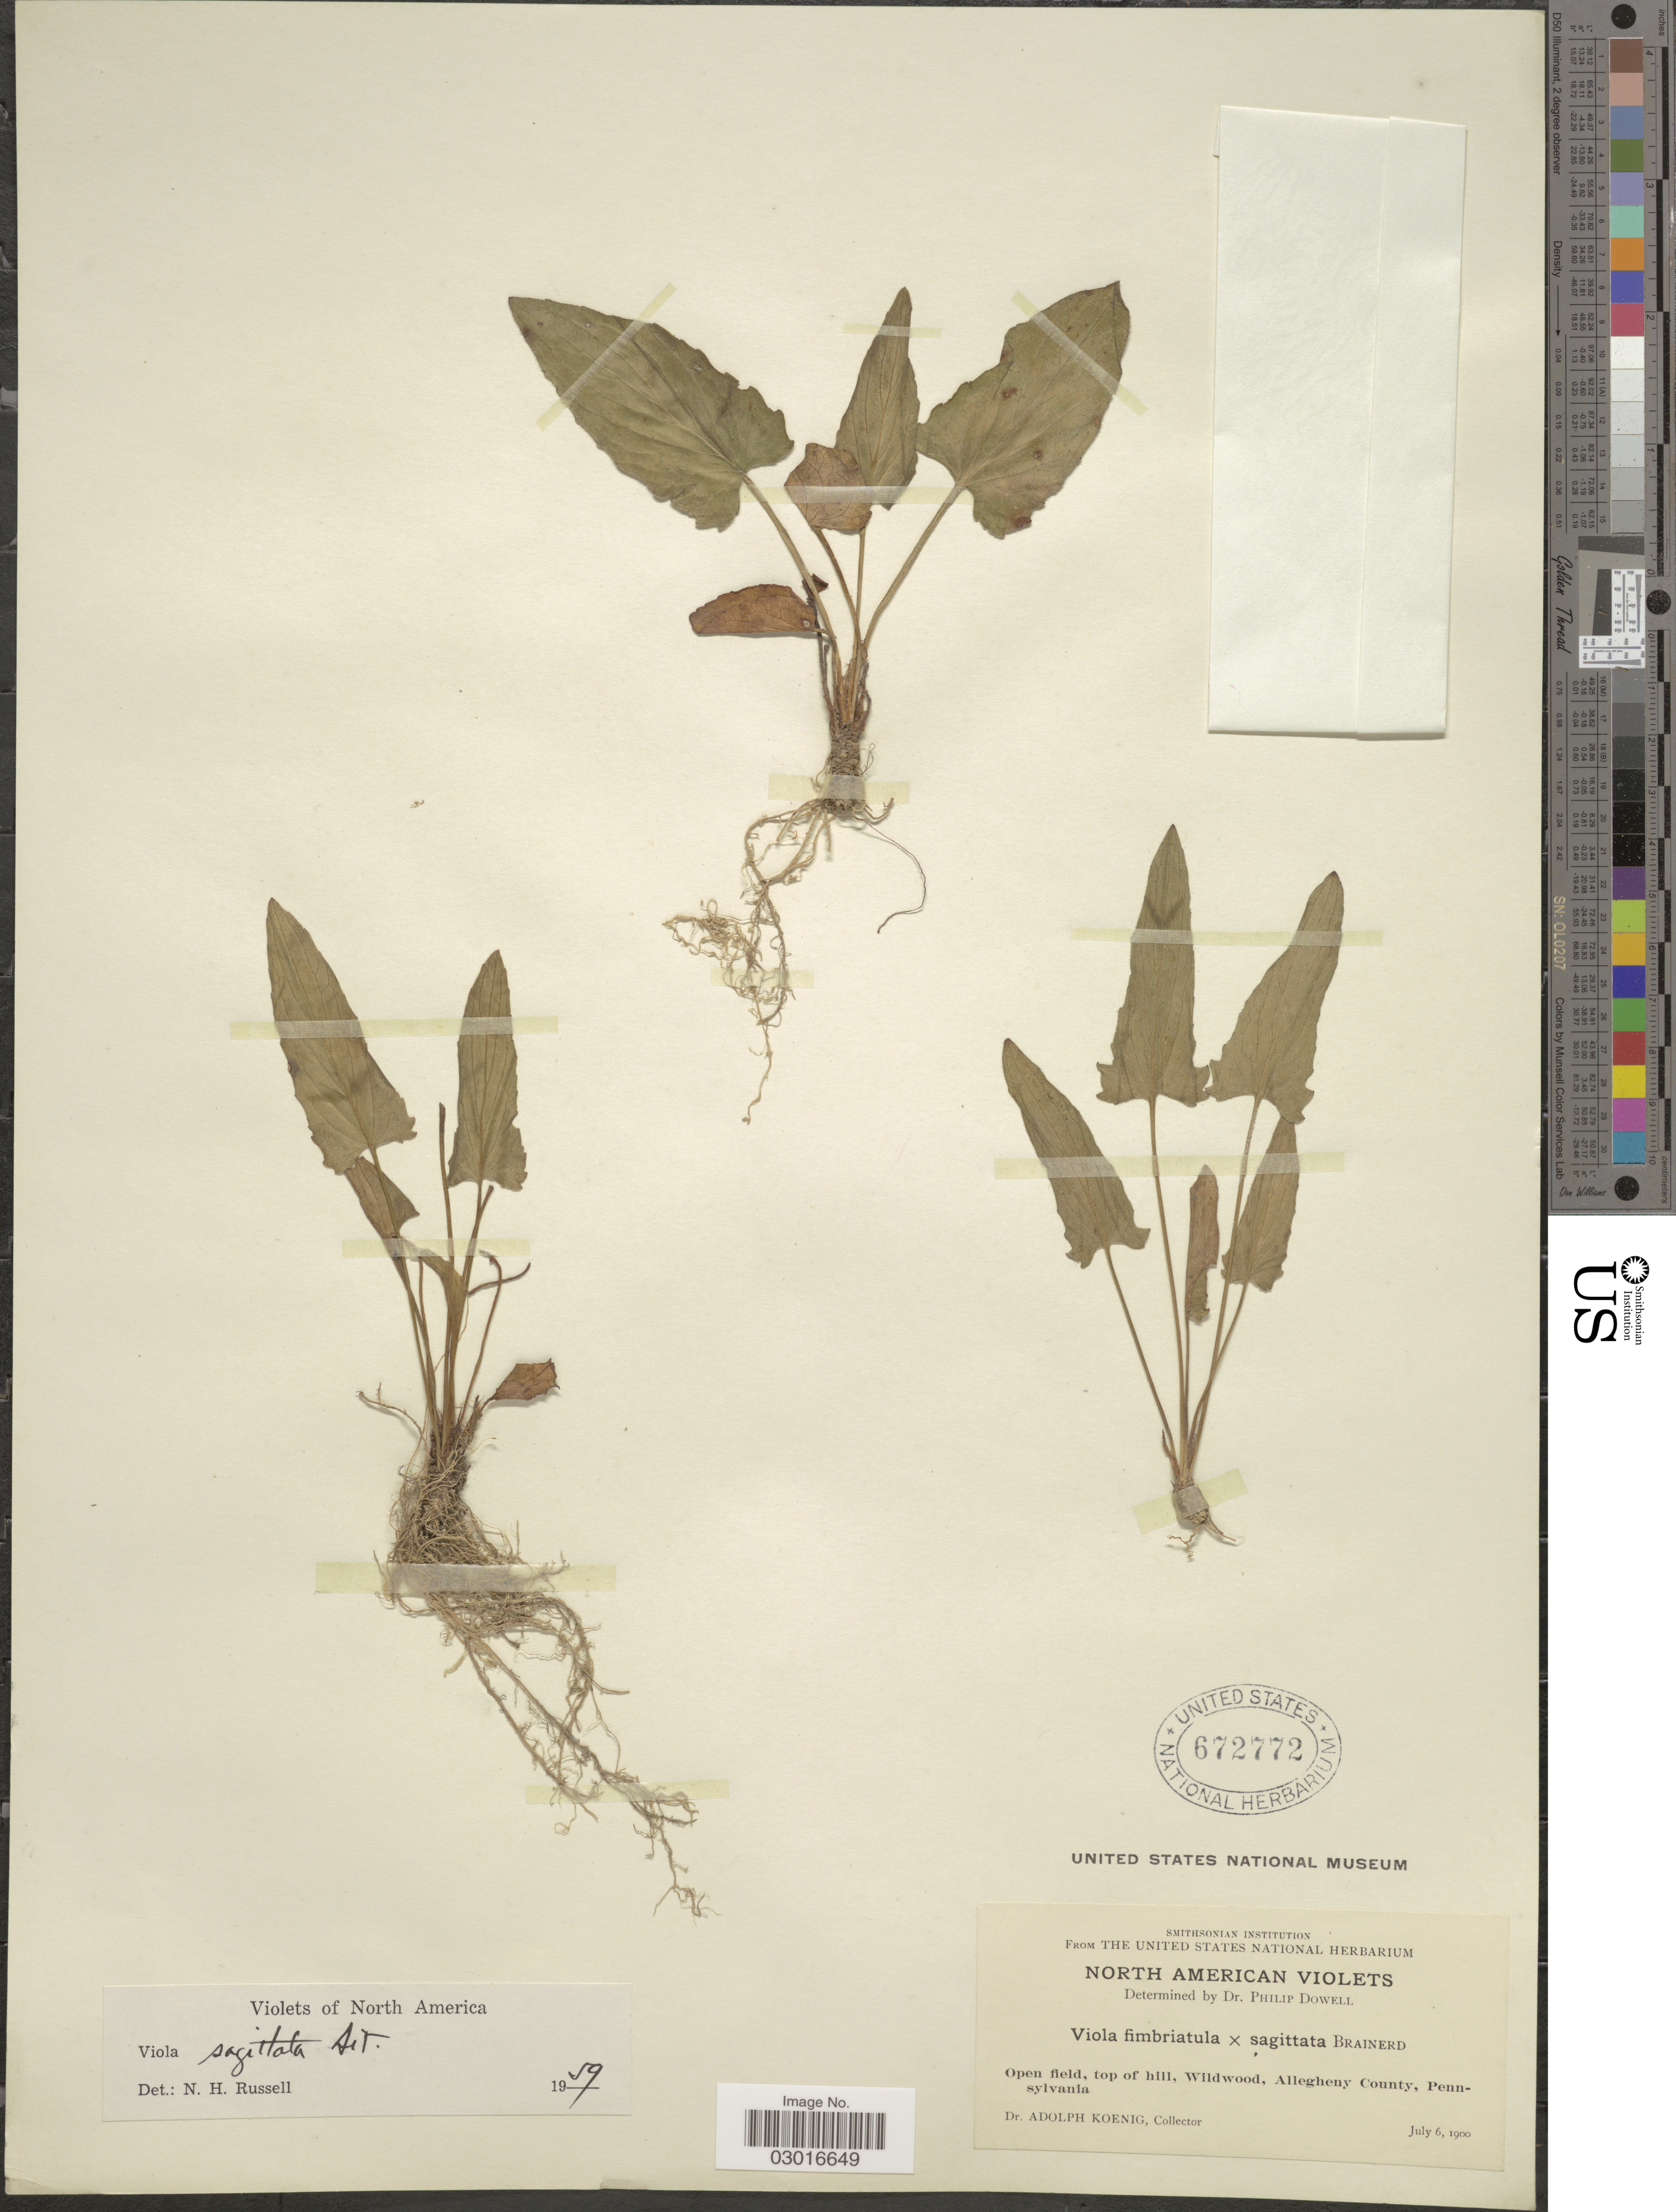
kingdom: Plantae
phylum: Tracheophyta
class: Magnoliopsida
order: Malpighiales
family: Violaceae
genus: Viola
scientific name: Viola sagittata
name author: Aiton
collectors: A. Koenig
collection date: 1900-07-06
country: United States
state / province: Pennsylvania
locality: Open field, top of hill, Wildwood, Allegheny County.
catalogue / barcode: US 672772